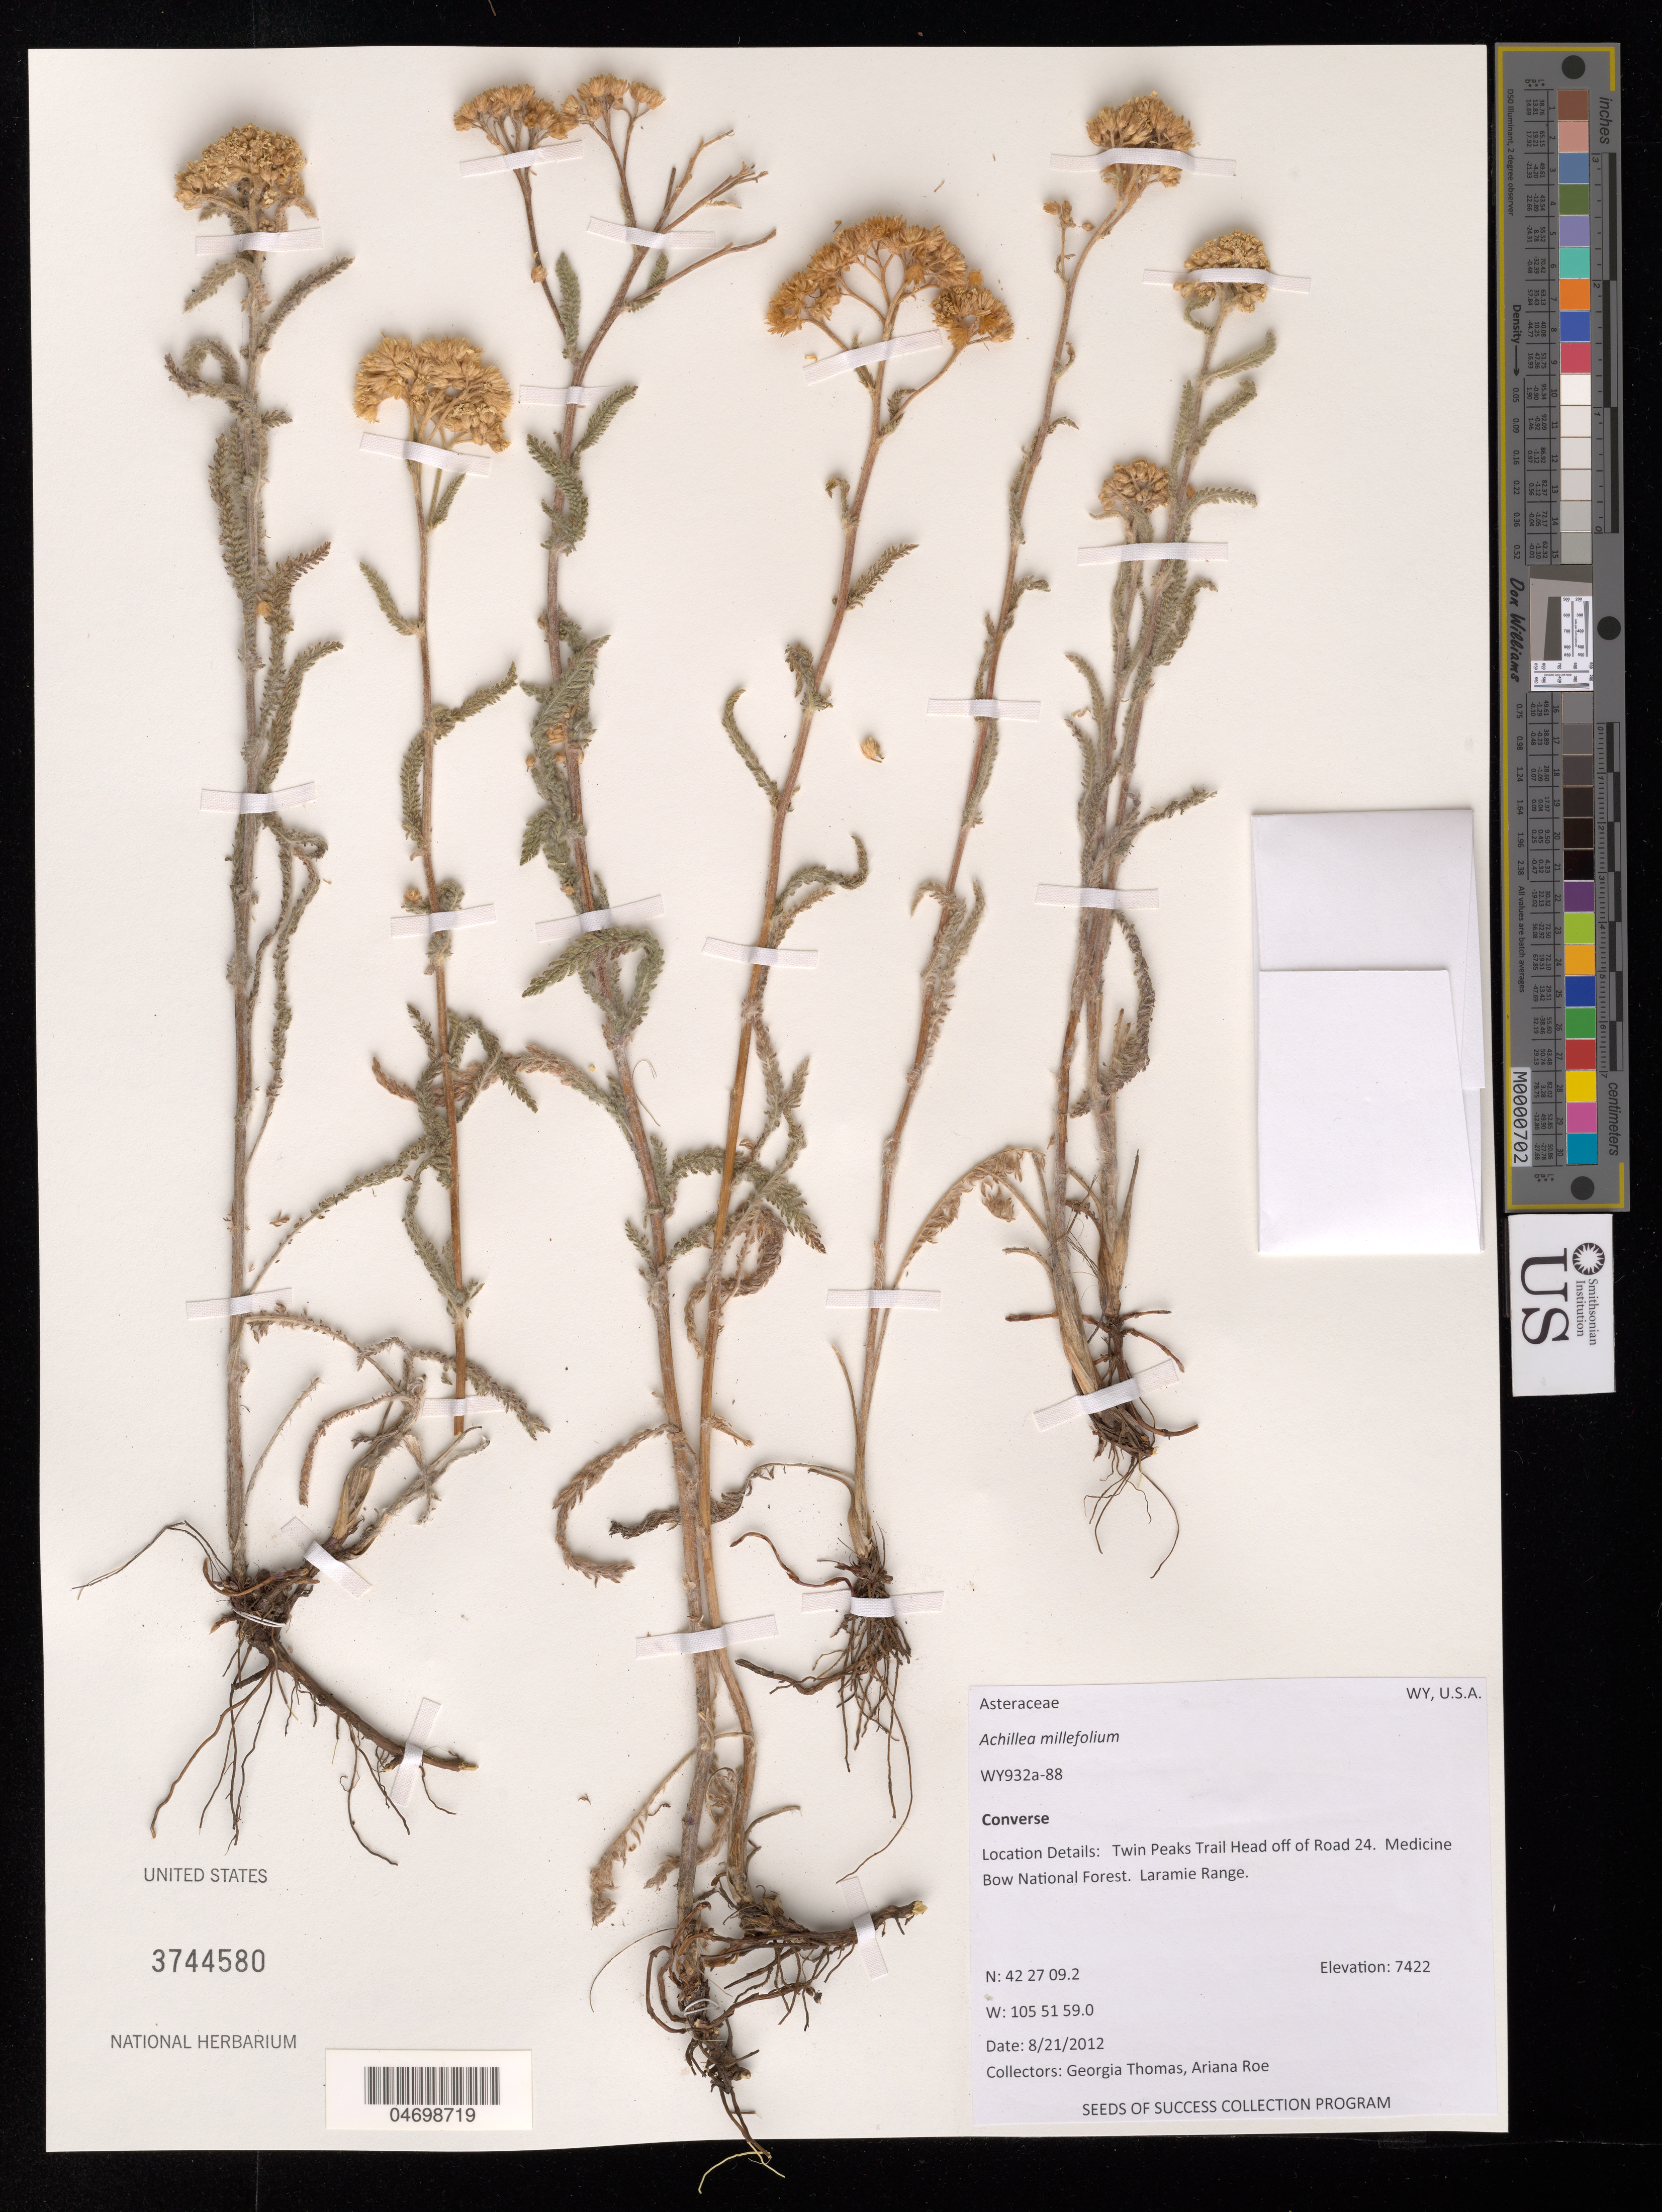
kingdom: Plantae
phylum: Tracheophyta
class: Magnoliopsida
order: Asterales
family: Asteraceae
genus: Achillea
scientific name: Achillea millefolium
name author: L.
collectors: G. Thomas & A. Roe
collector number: WY932A-88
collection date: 2012-08-21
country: United States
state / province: Wyoming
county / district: Converse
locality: Twin Peaks Trail Head off of Road 24. Medicine Bow National Forest. Laramie Range.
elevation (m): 2262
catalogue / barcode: US 3744580